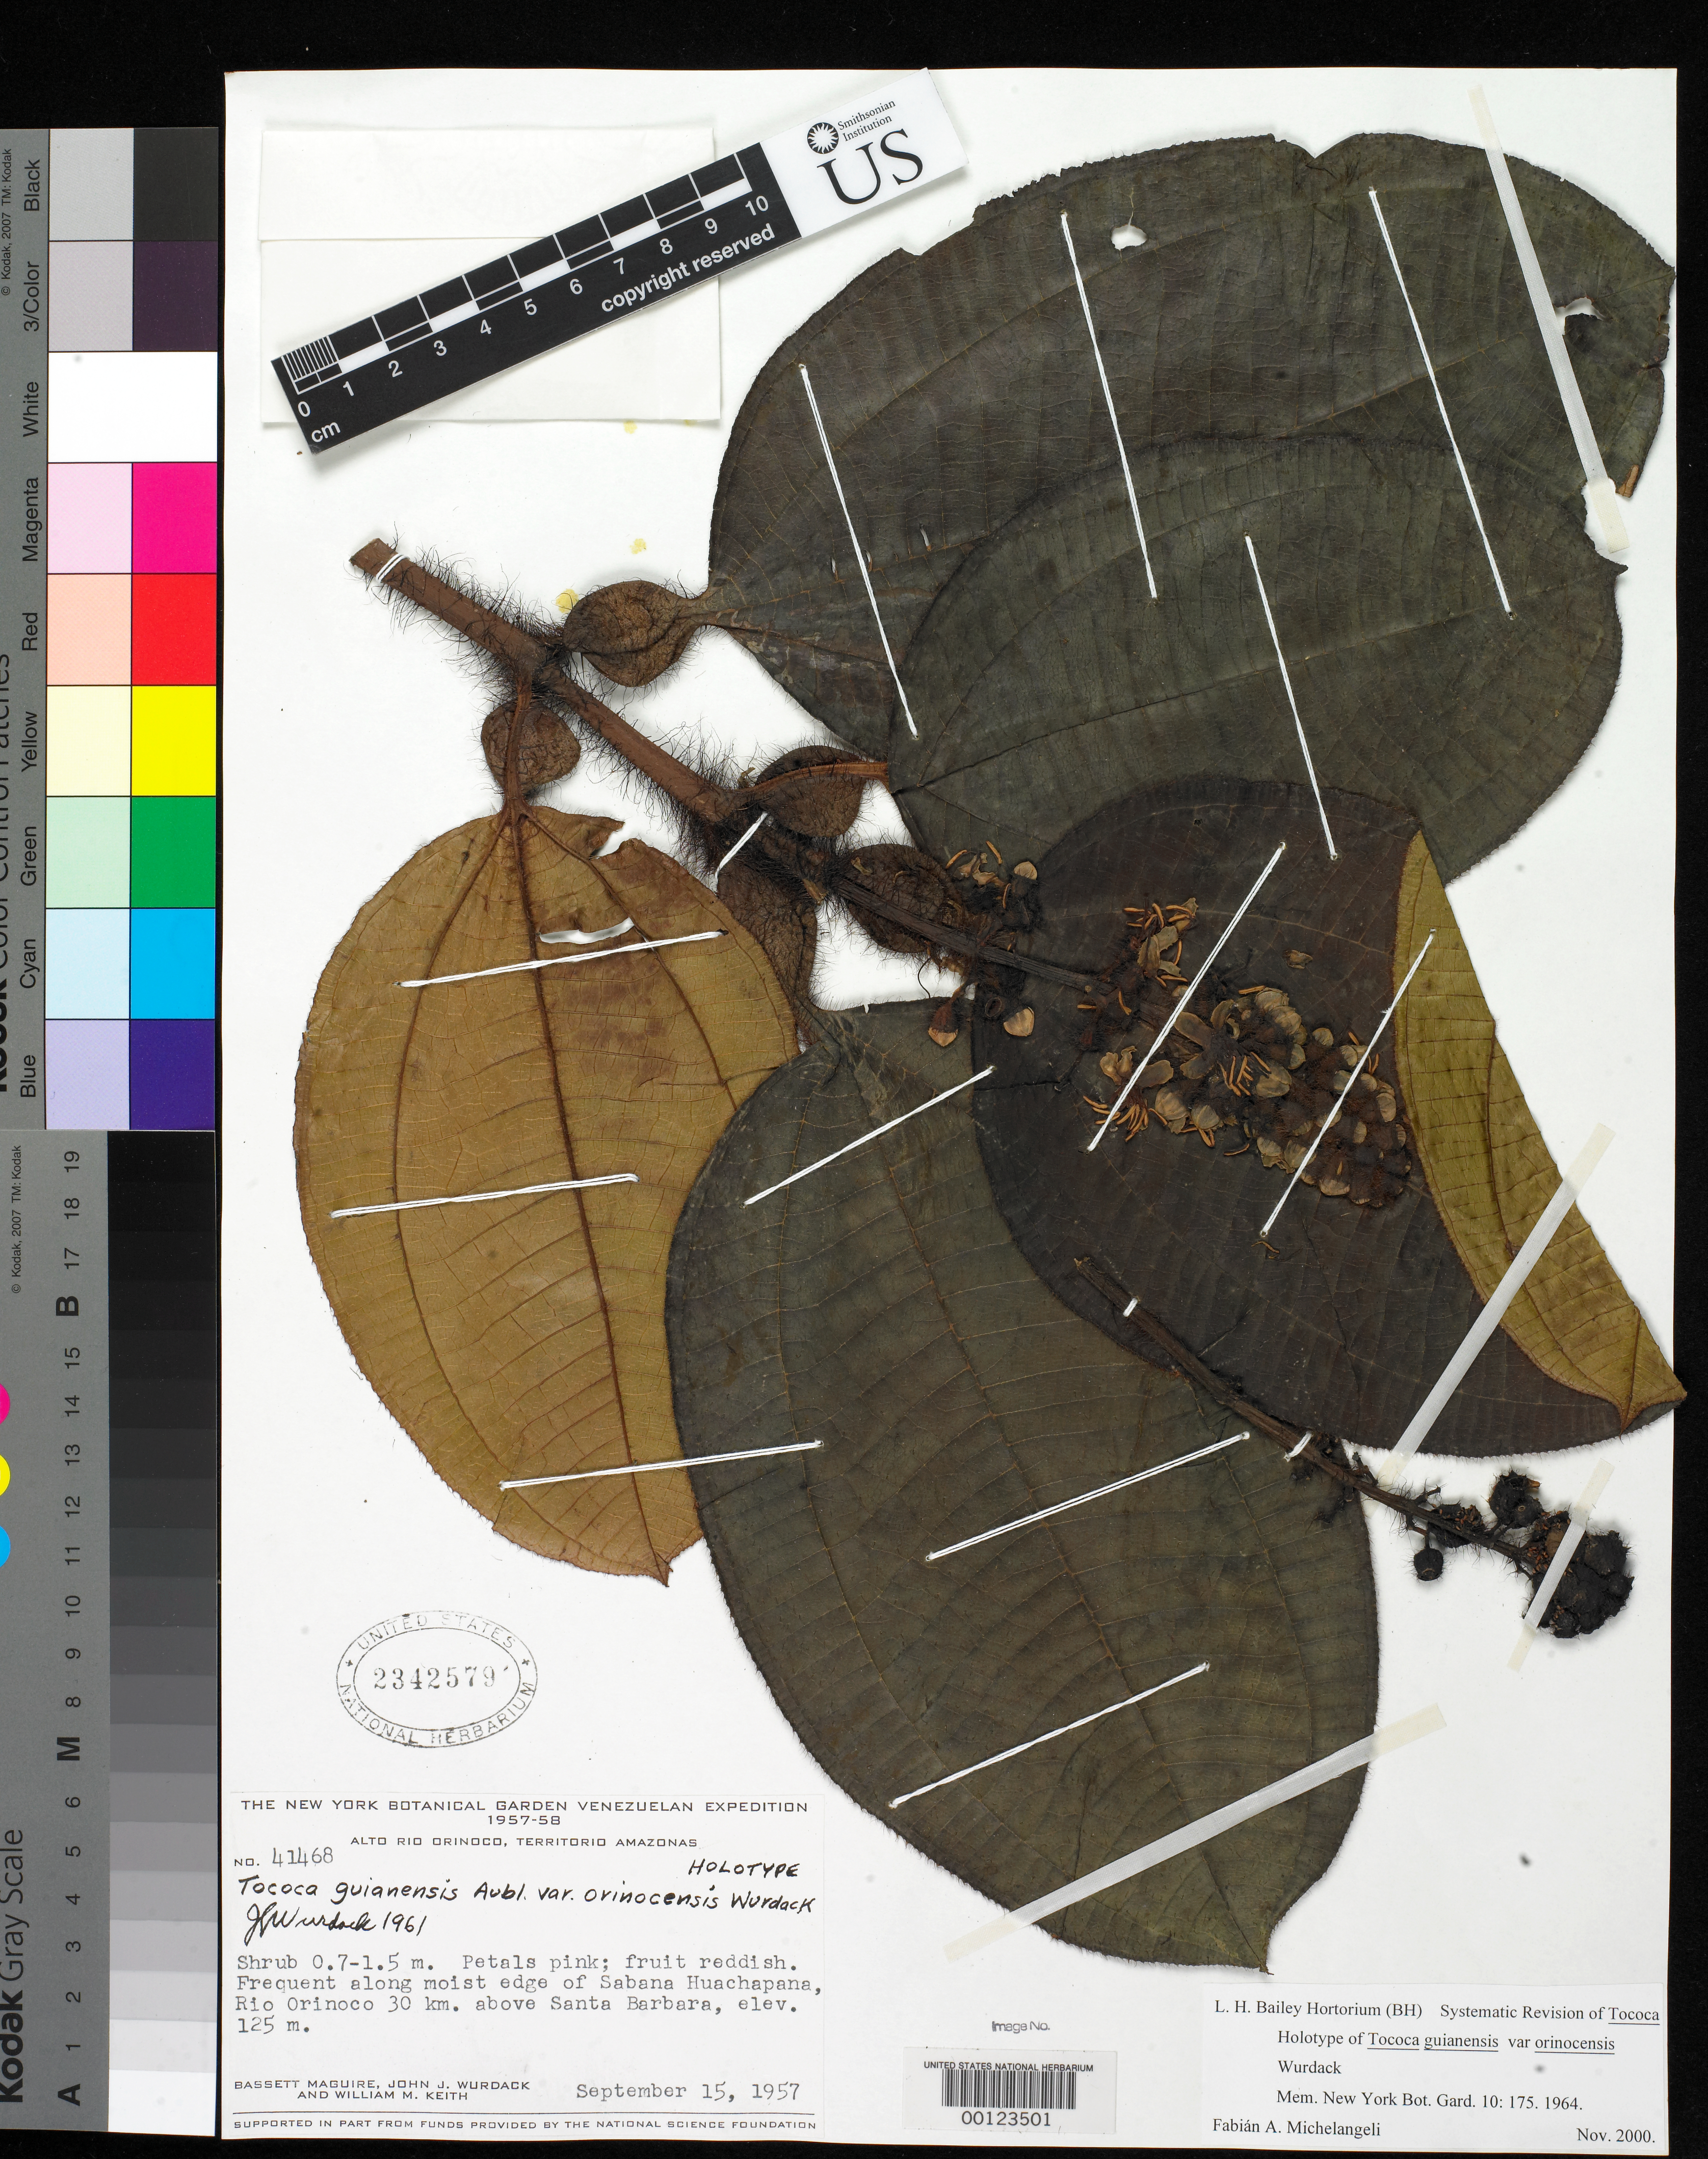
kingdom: Plantae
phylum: Tracheophyta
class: Magnoliopsida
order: Myrtales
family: Melastomataceae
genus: Tococa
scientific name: Tococa guianensis var. orinocensis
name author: Wurdack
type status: Holotype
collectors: B. Maguire, J. J. Wurdack & W. Keith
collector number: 41468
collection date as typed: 15 Sep 1957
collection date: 1957-09-15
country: Venezuela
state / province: Amazonas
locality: Sabana Huachapana, Rio Orinoco, 30 km. above Santa Barbara.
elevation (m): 125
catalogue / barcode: US 2342579